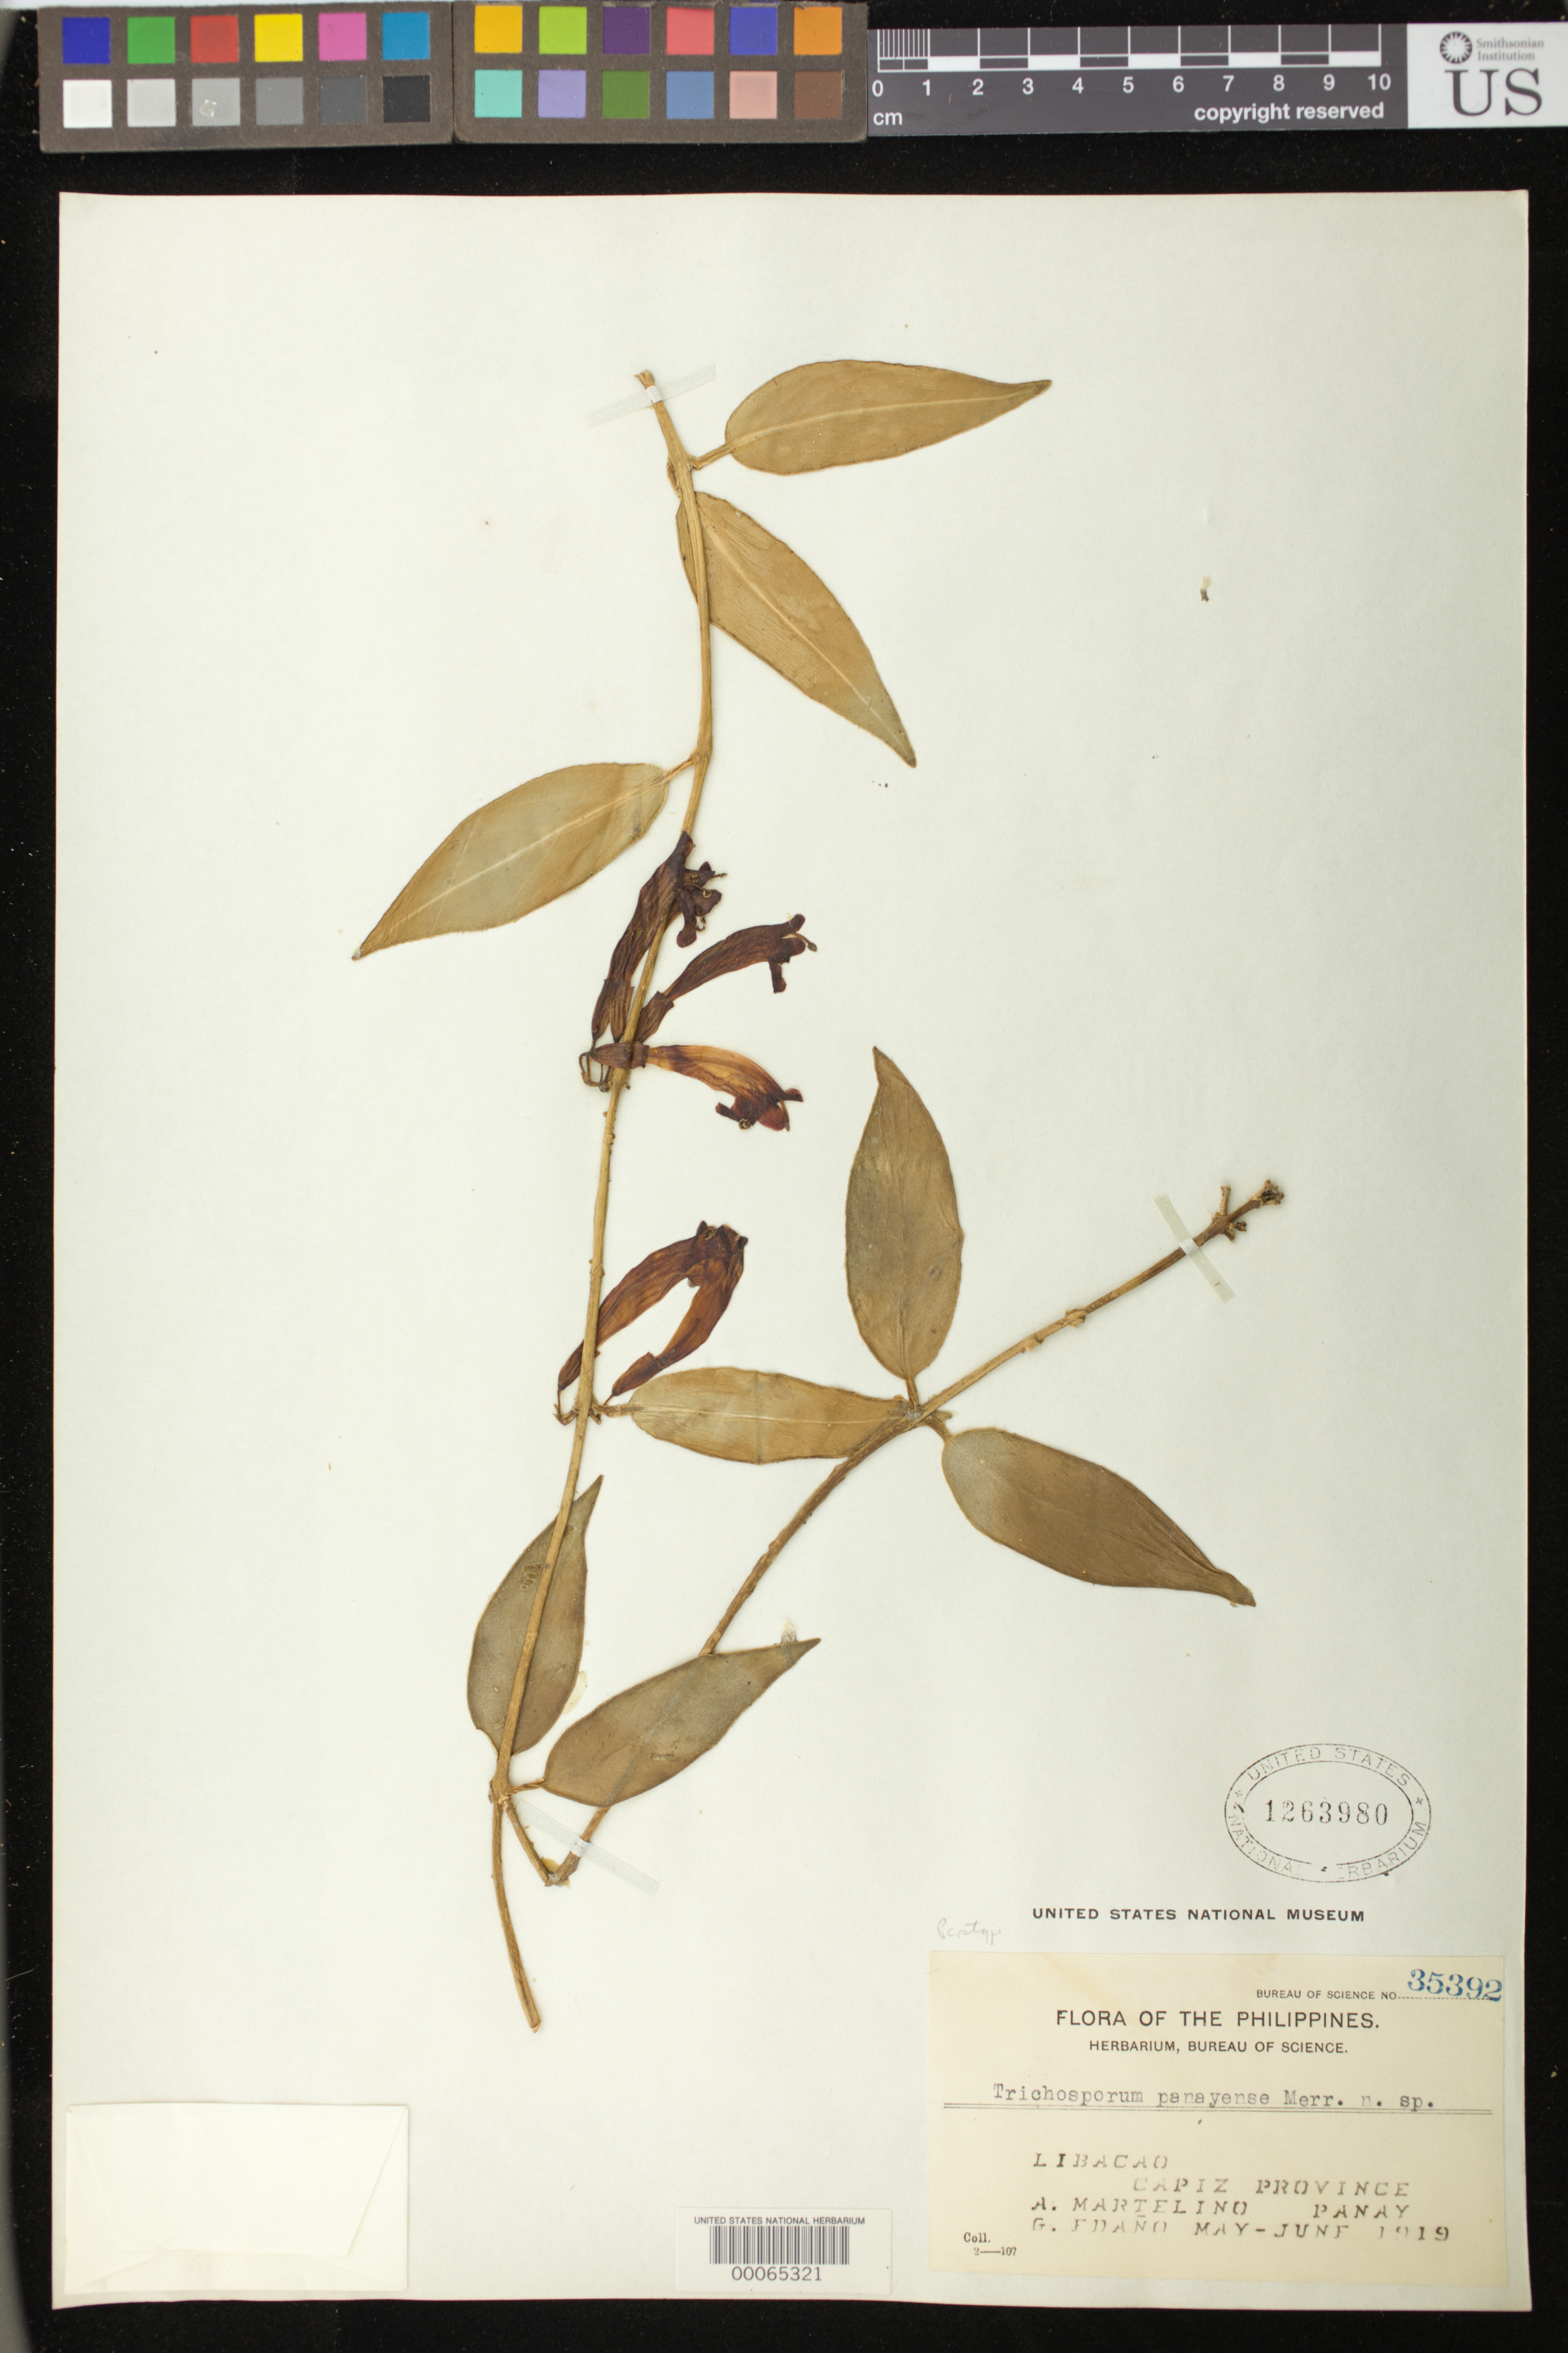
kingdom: Plantae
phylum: Tracheophyta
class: Magnoliopsida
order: Lamiales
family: Gesneriaceae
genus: Trichosporum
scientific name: Trichosporum panayense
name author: Merr.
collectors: A. Martelino & G. E. Edaño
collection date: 1919-05/1919-06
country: Philippines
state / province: Western Visayas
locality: Libacao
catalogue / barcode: US 1263980